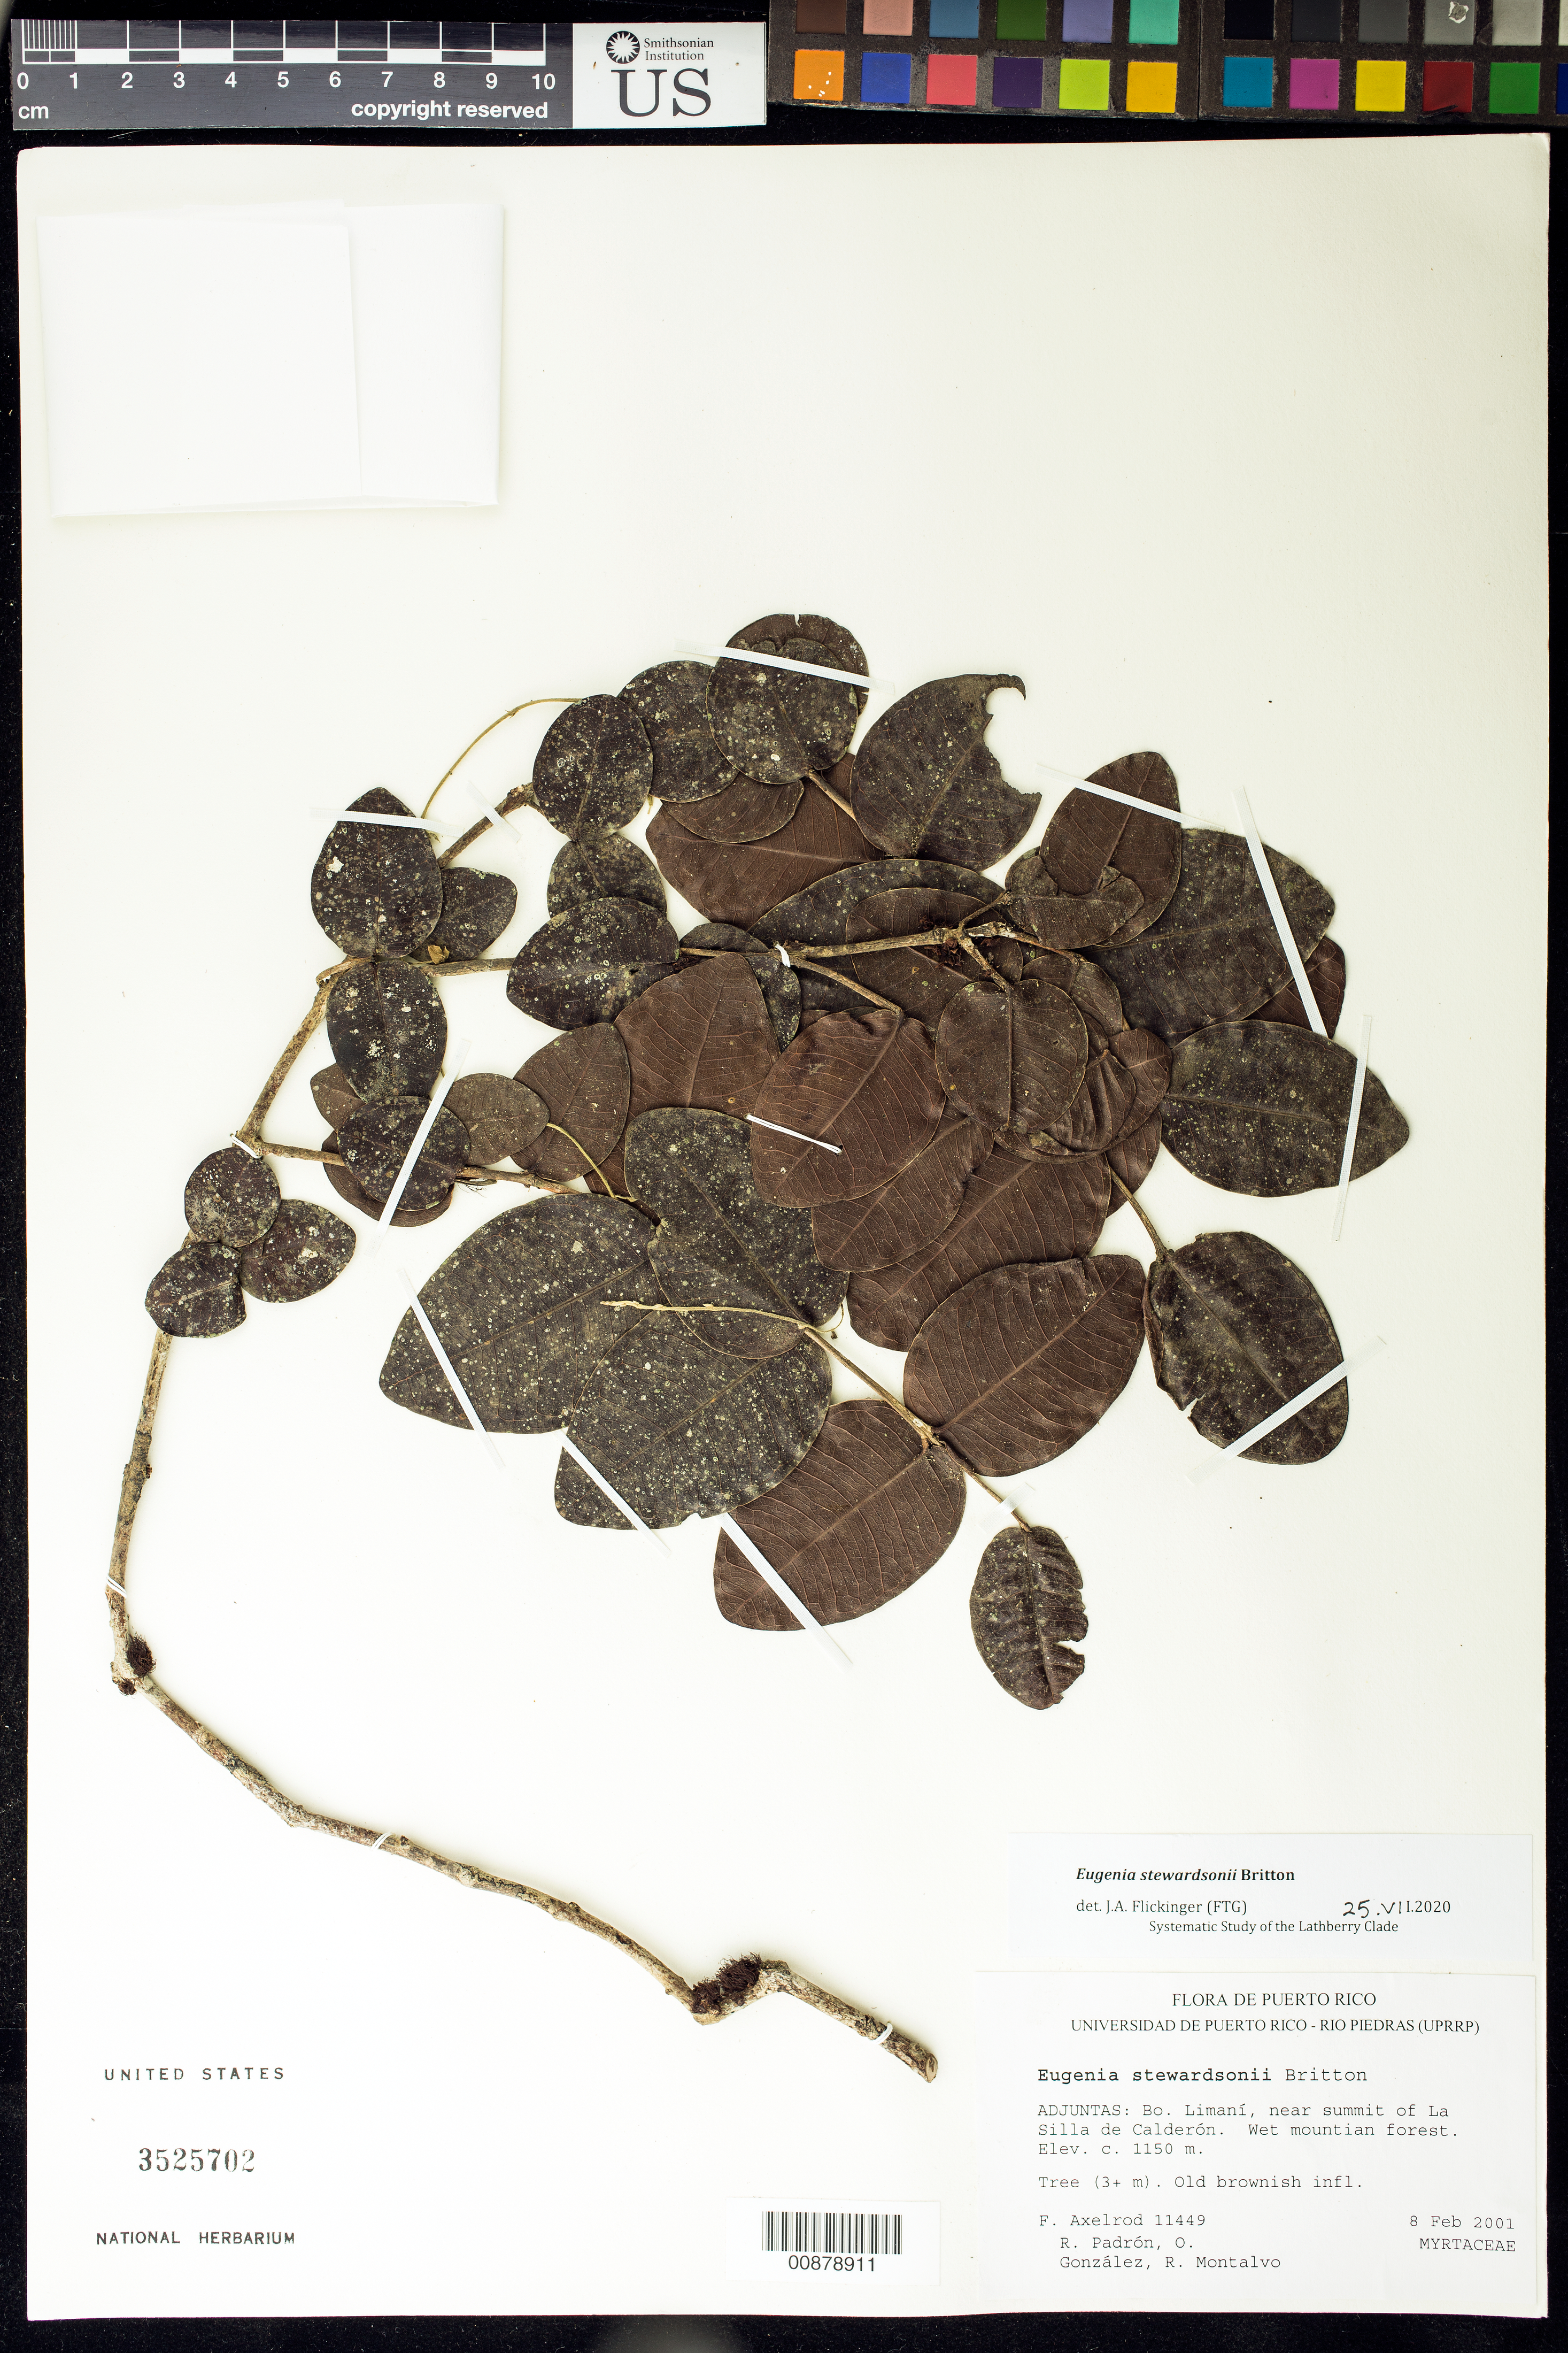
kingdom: Plantae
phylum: Tracheophyta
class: Magnoliopsida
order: Myrtales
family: Myrtaceae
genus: Eugenia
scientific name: Eugenia stewardsonii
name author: Britton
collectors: F. S. Axelrod, R. Padrón, O. González & R. Montalvo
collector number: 11449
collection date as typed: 08 Feb 2001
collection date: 2001-02-08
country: Puerto Rico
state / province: Adjuntas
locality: Bo. Limaní, near summit of La Silla de Calderón.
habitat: Wet mountain forest.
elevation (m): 1150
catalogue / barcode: US 3525702